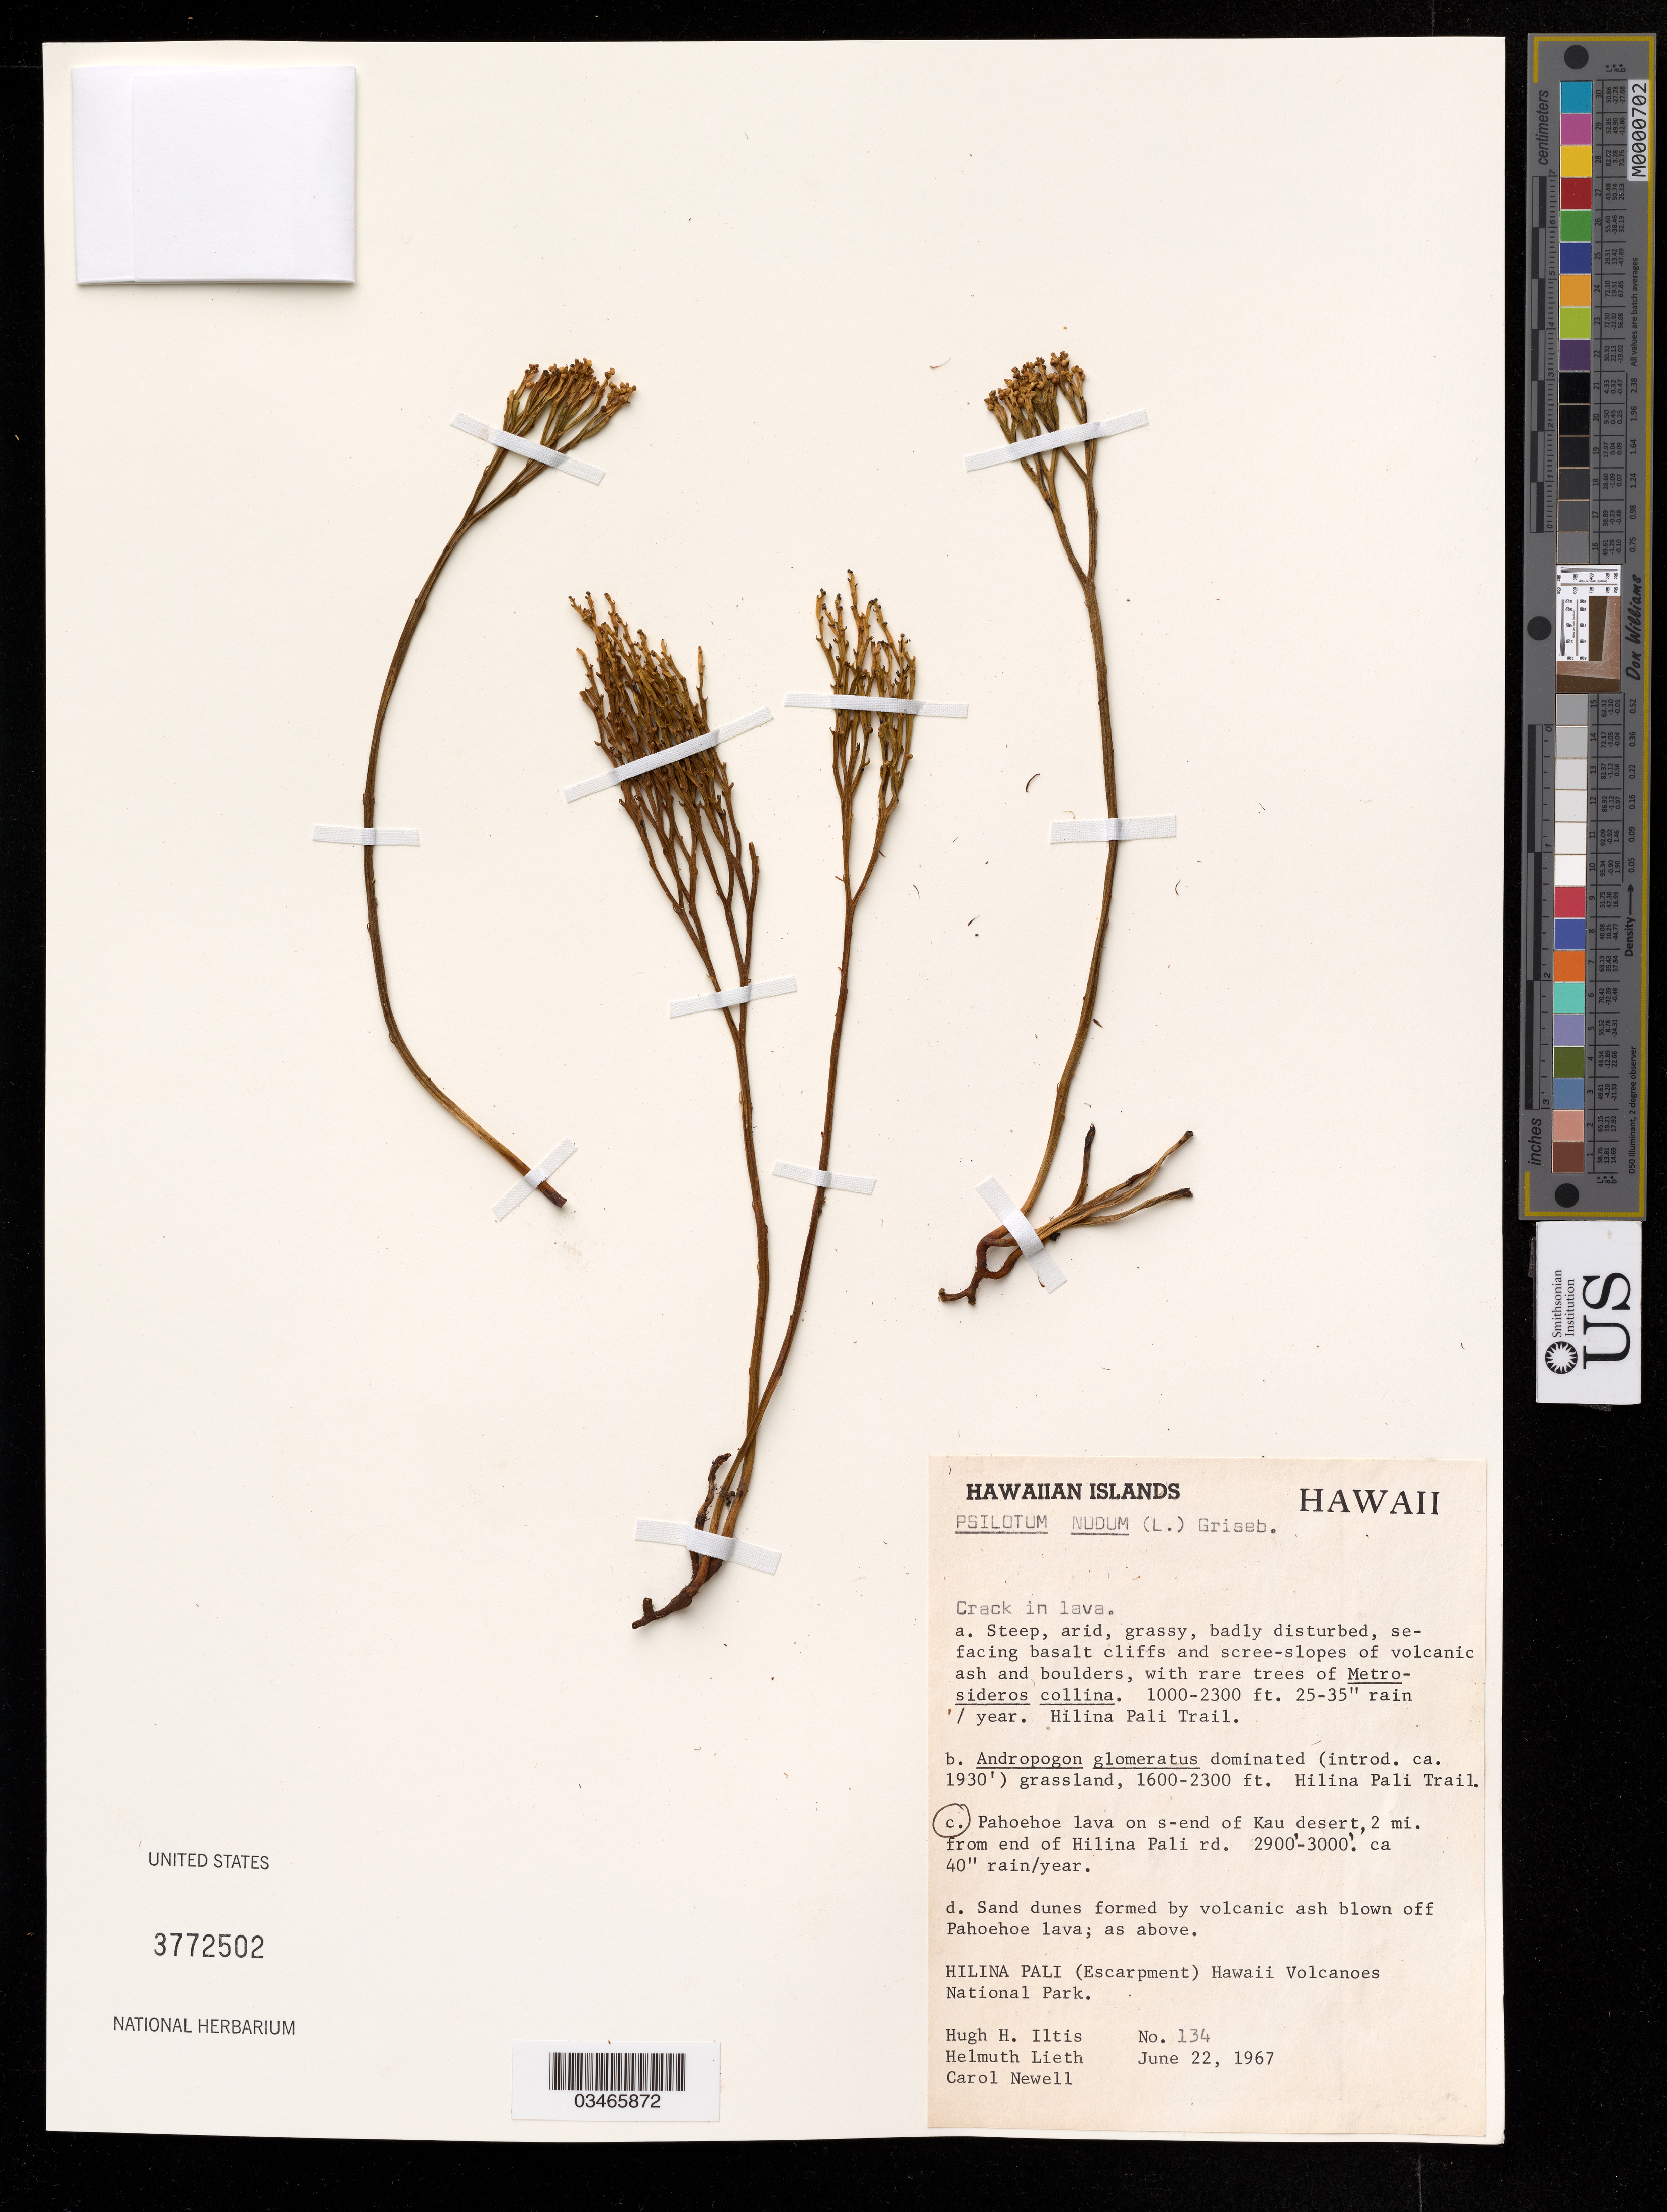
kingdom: Plantae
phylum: Tracheophyta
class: Polypodiopsida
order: Psilotales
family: Psilotaceae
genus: Psilotum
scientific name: Psilotum nudum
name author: (L.) P. Beauv.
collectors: H. H. Iltis, H. Lieth & C. Newell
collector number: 134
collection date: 1967-06-22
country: United States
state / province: Hawaii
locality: Pahoehoe lava on s - end of Kau desert, 2 mi. from end of Hilina Pali rd. ca 40' rain/year.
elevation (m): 884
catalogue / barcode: US 3772502